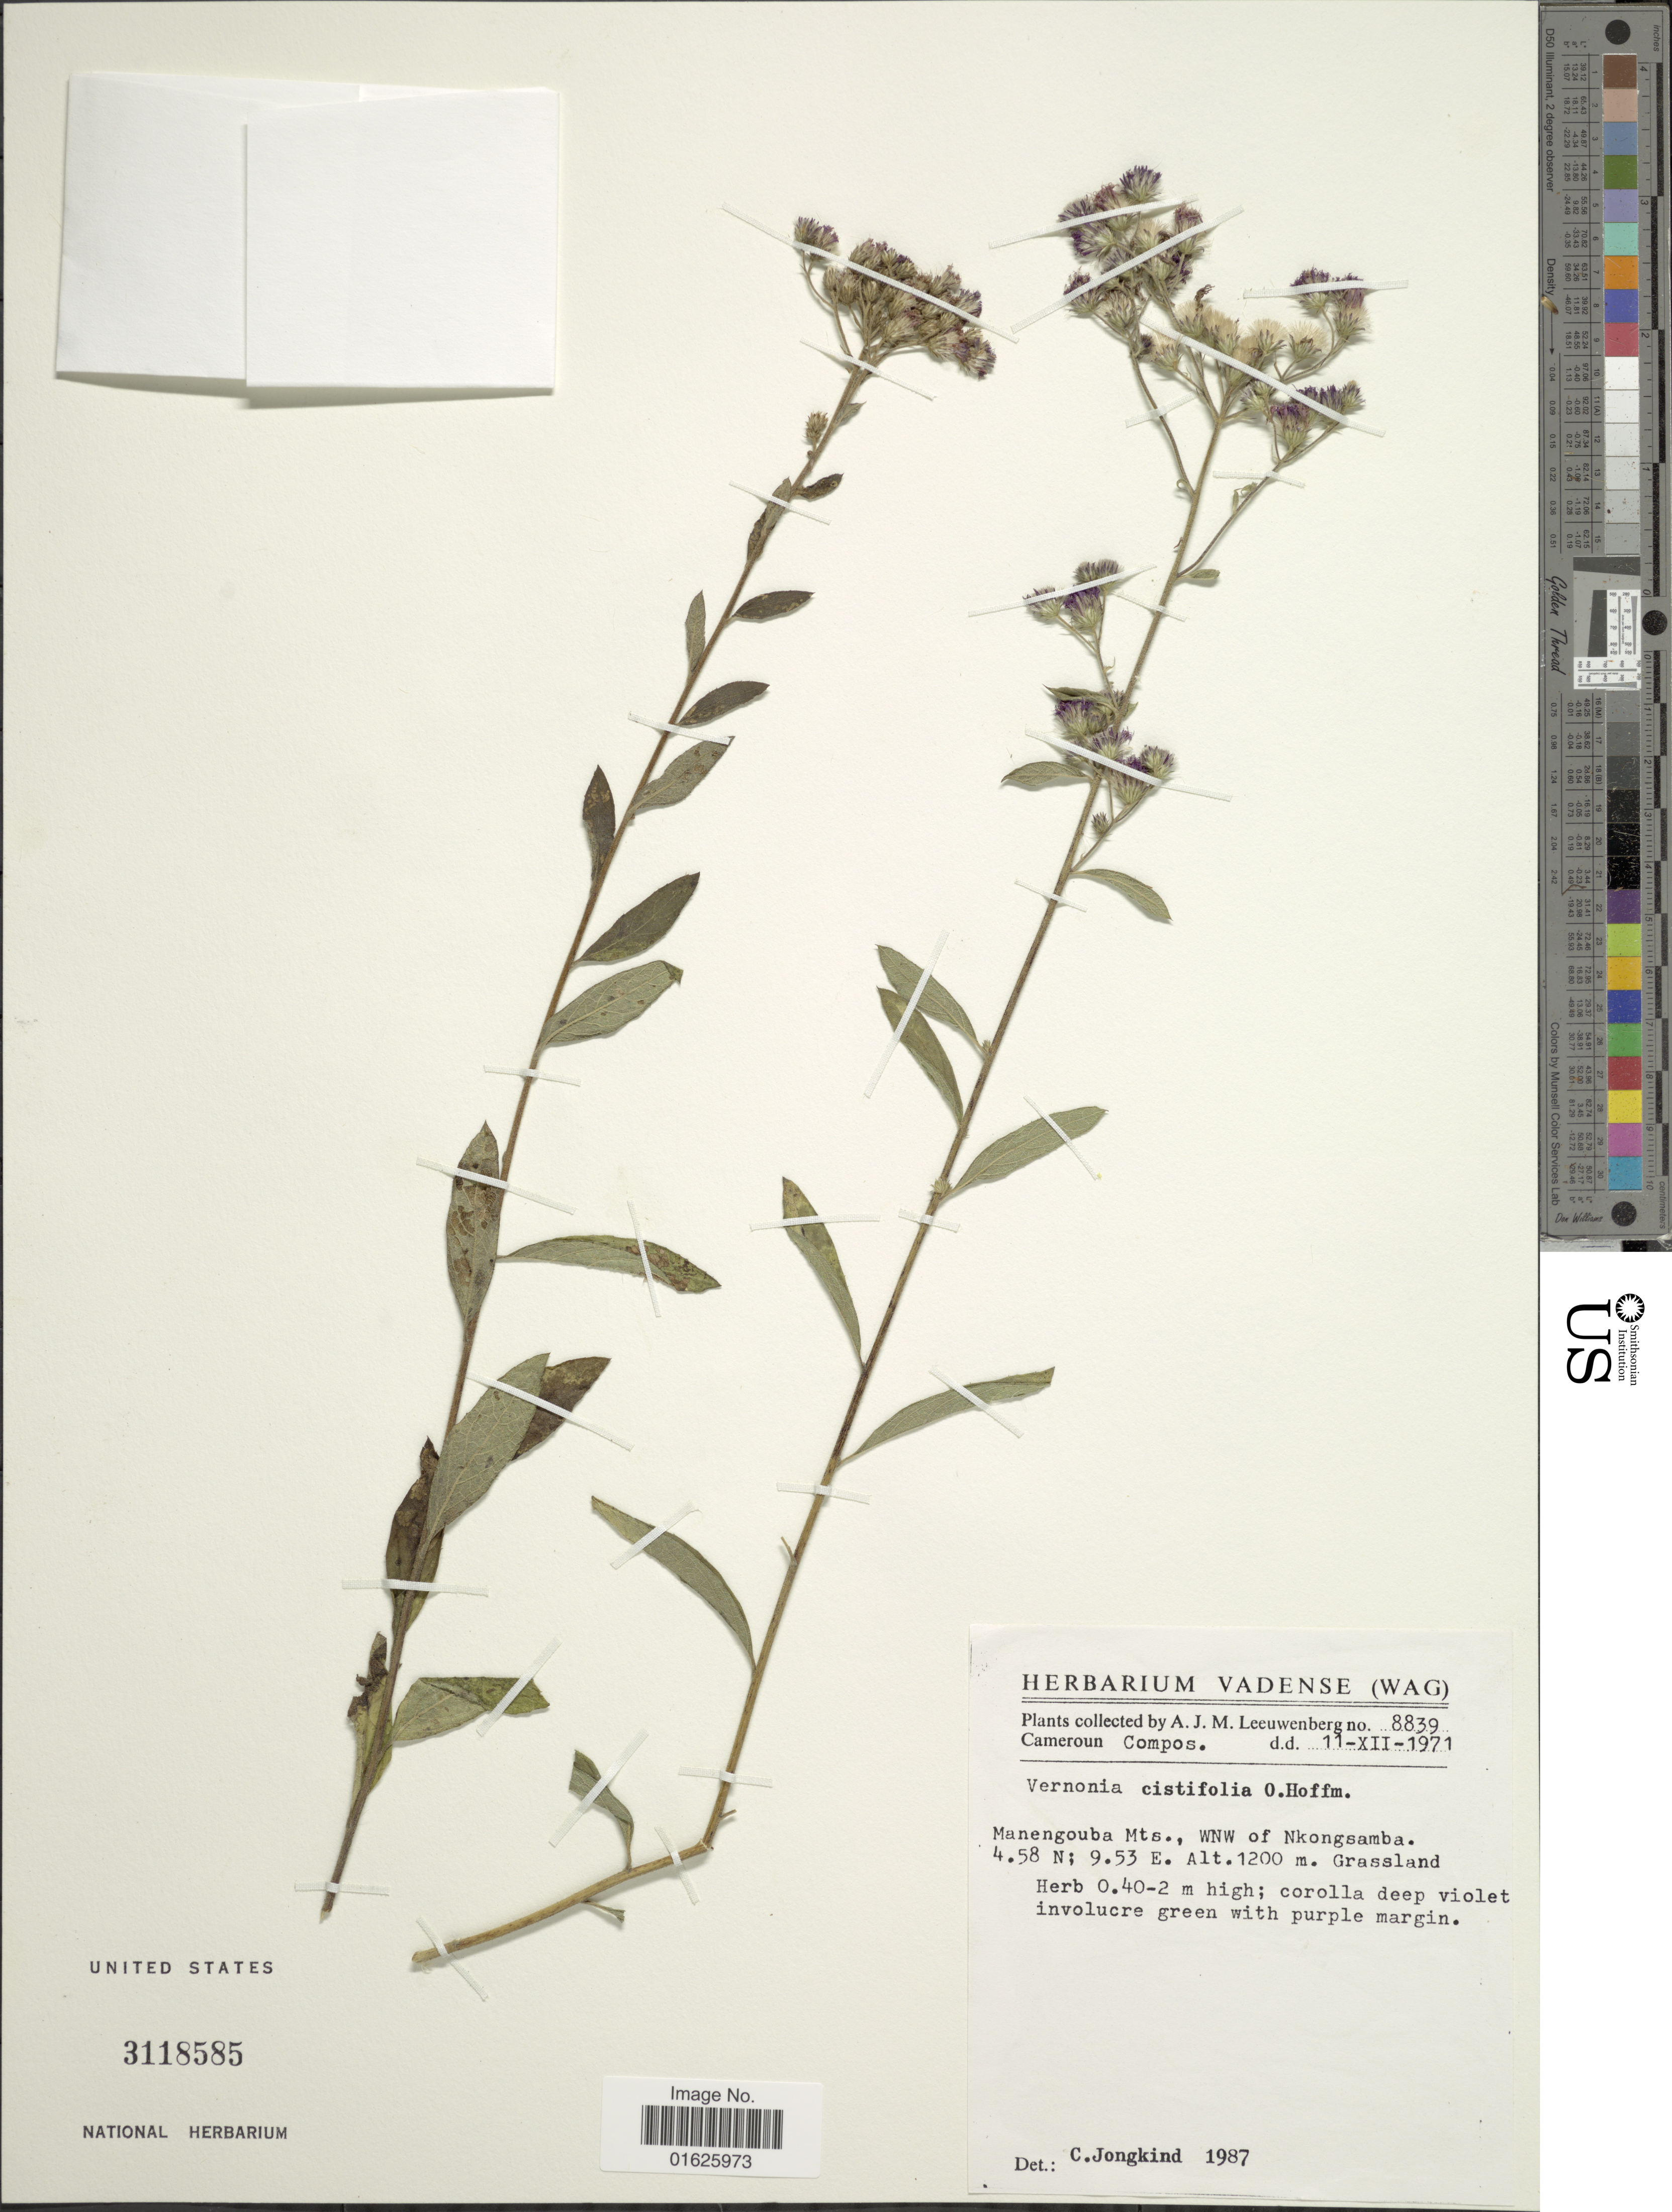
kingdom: Plantae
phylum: Tracheophyta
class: Magnoliopsida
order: Asterales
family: Asteraceae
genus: Orbivestus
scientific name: Orbivestus karaguensis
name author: (Oliv. & Hiern) H. Rob.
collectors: A. J. M. Leeuwenberg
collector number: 8839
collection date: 1971-12-11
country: Cameroon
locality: Manengouba Mts., WNW of Nkongsamba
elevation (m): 1200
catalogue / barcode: US 3118585